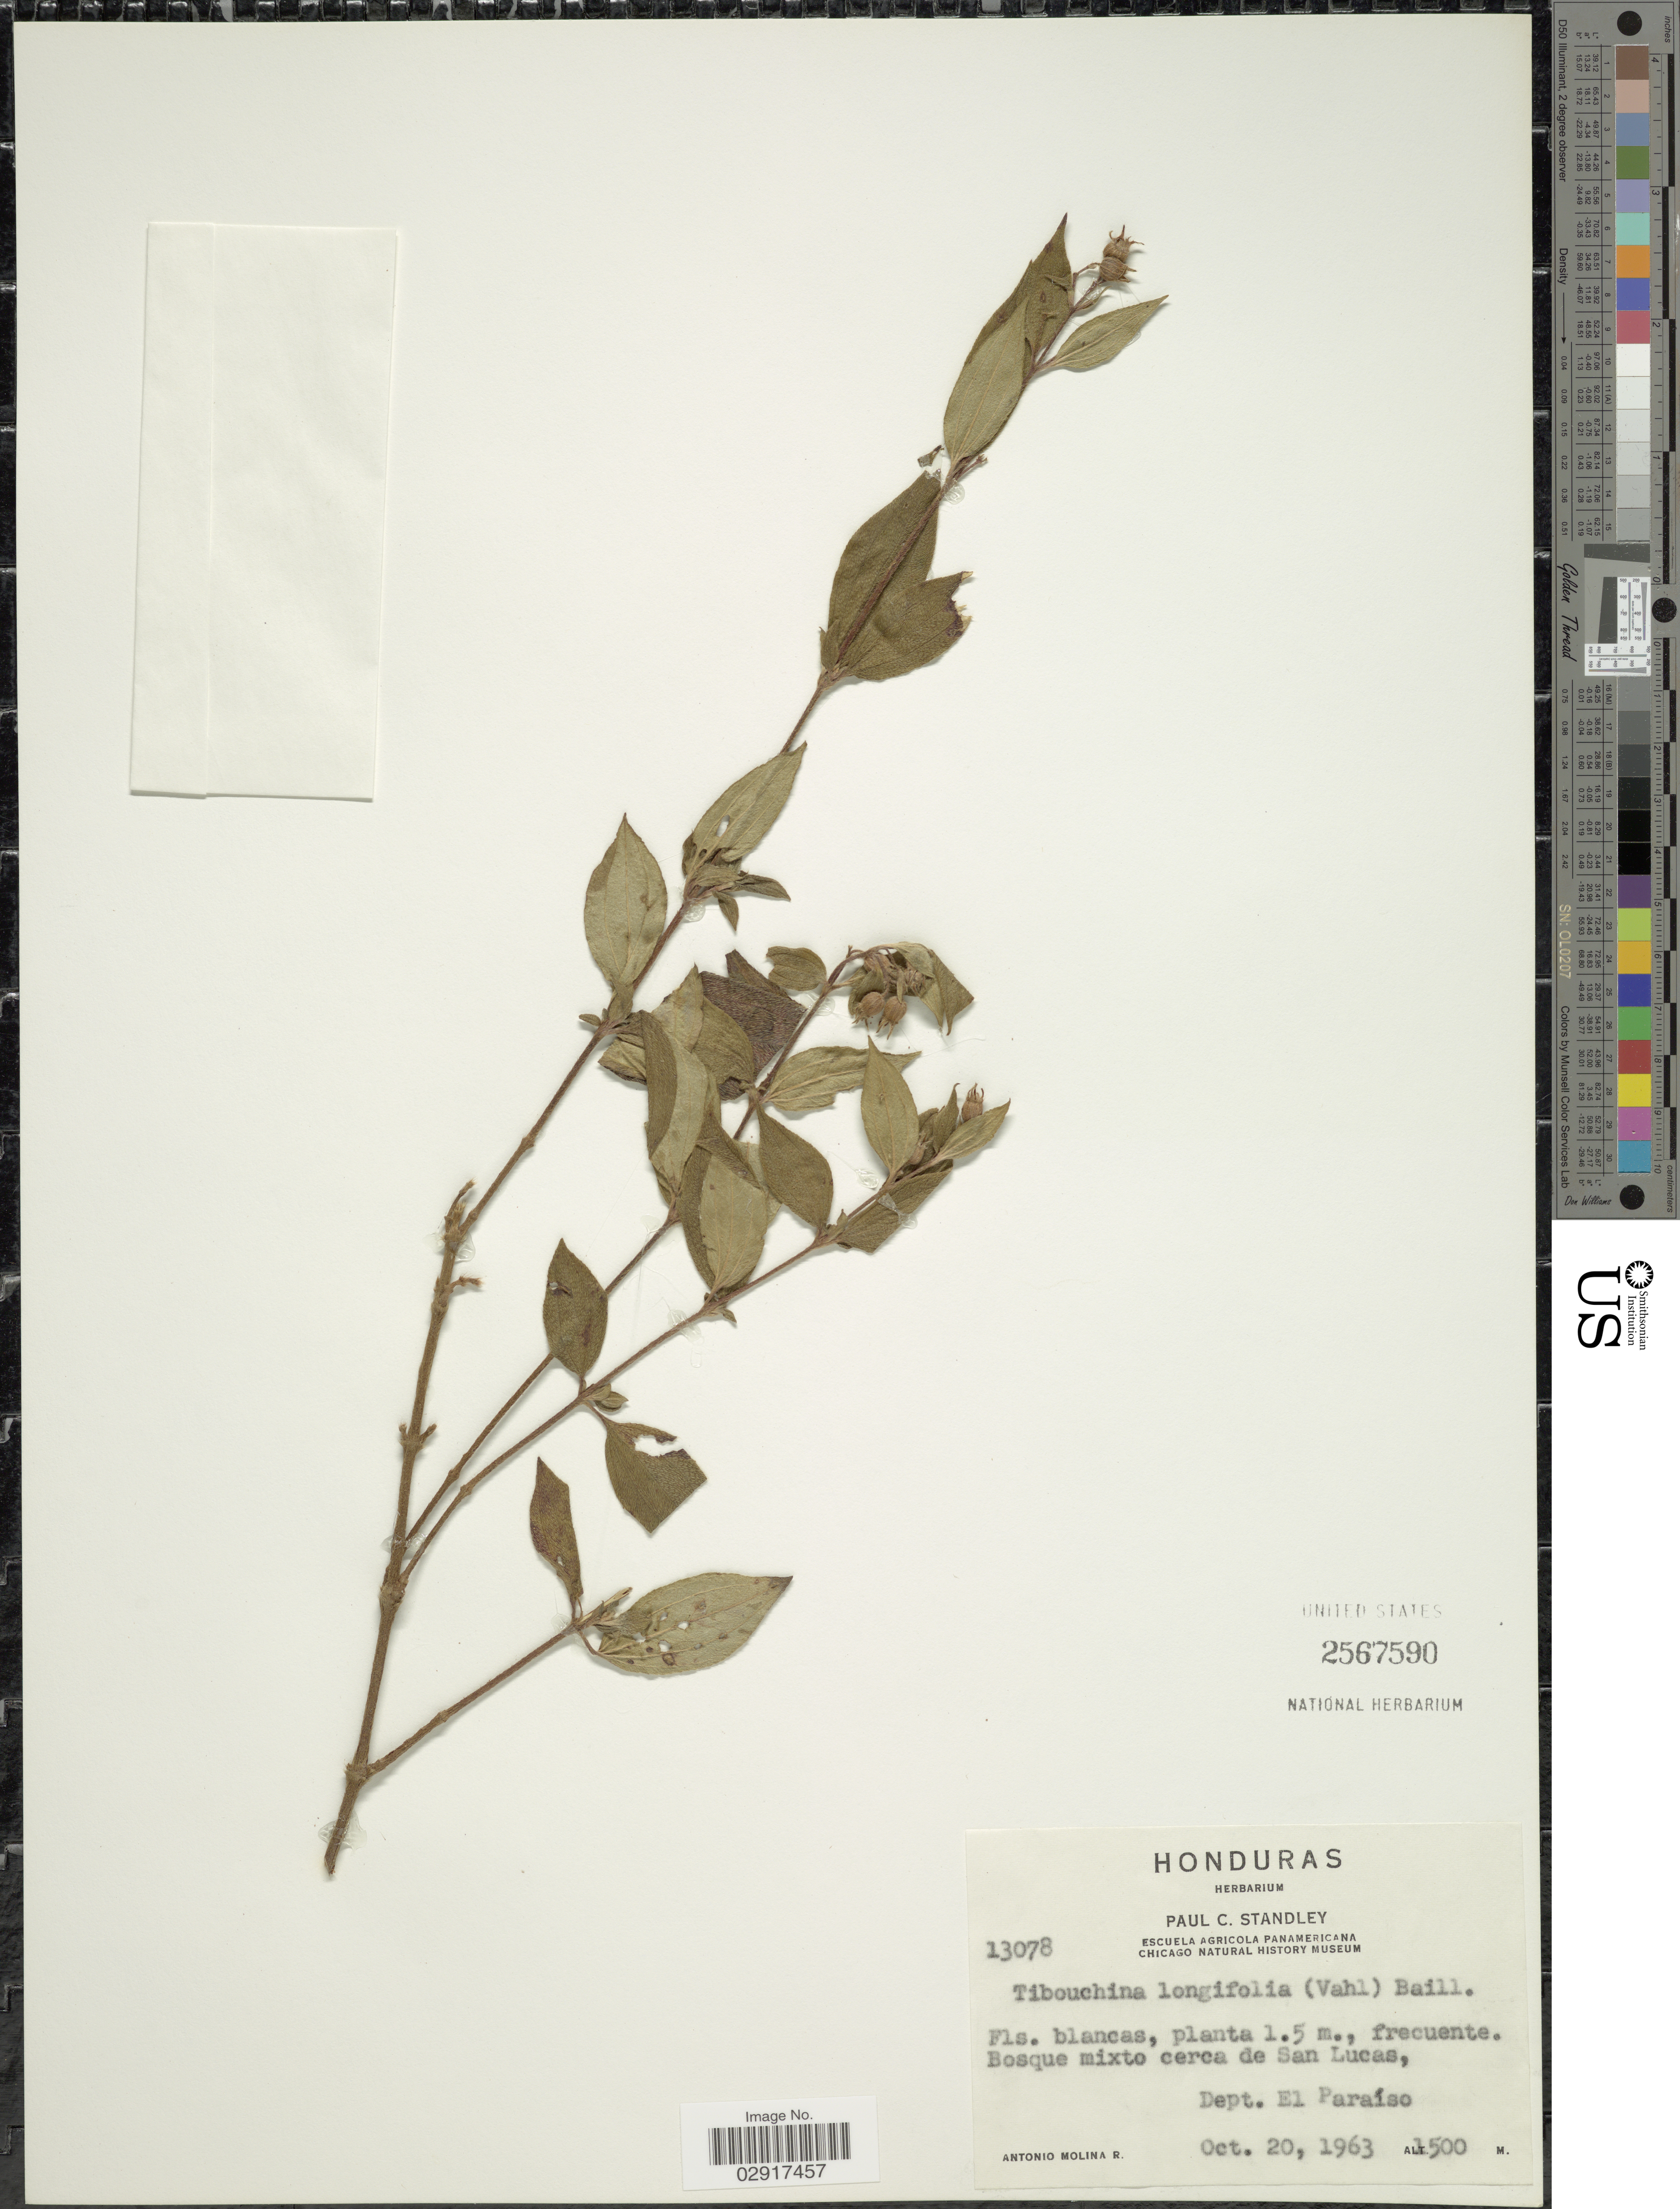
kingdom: Plantae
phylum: Tracheophyta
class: Magnoliopsida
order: Myrtales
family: Melastomataceae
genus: Chaetogastra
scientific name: Chaetogastra longifolia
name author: (Vahl) DC.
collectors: A. Molina R.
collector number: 13078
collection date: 1963-10-20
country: Honduras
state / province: El Paraíso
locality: Bosque mixto cerca de San Lucas, Dept. El Paraíso.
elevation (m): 1500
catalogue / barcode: US 2567590